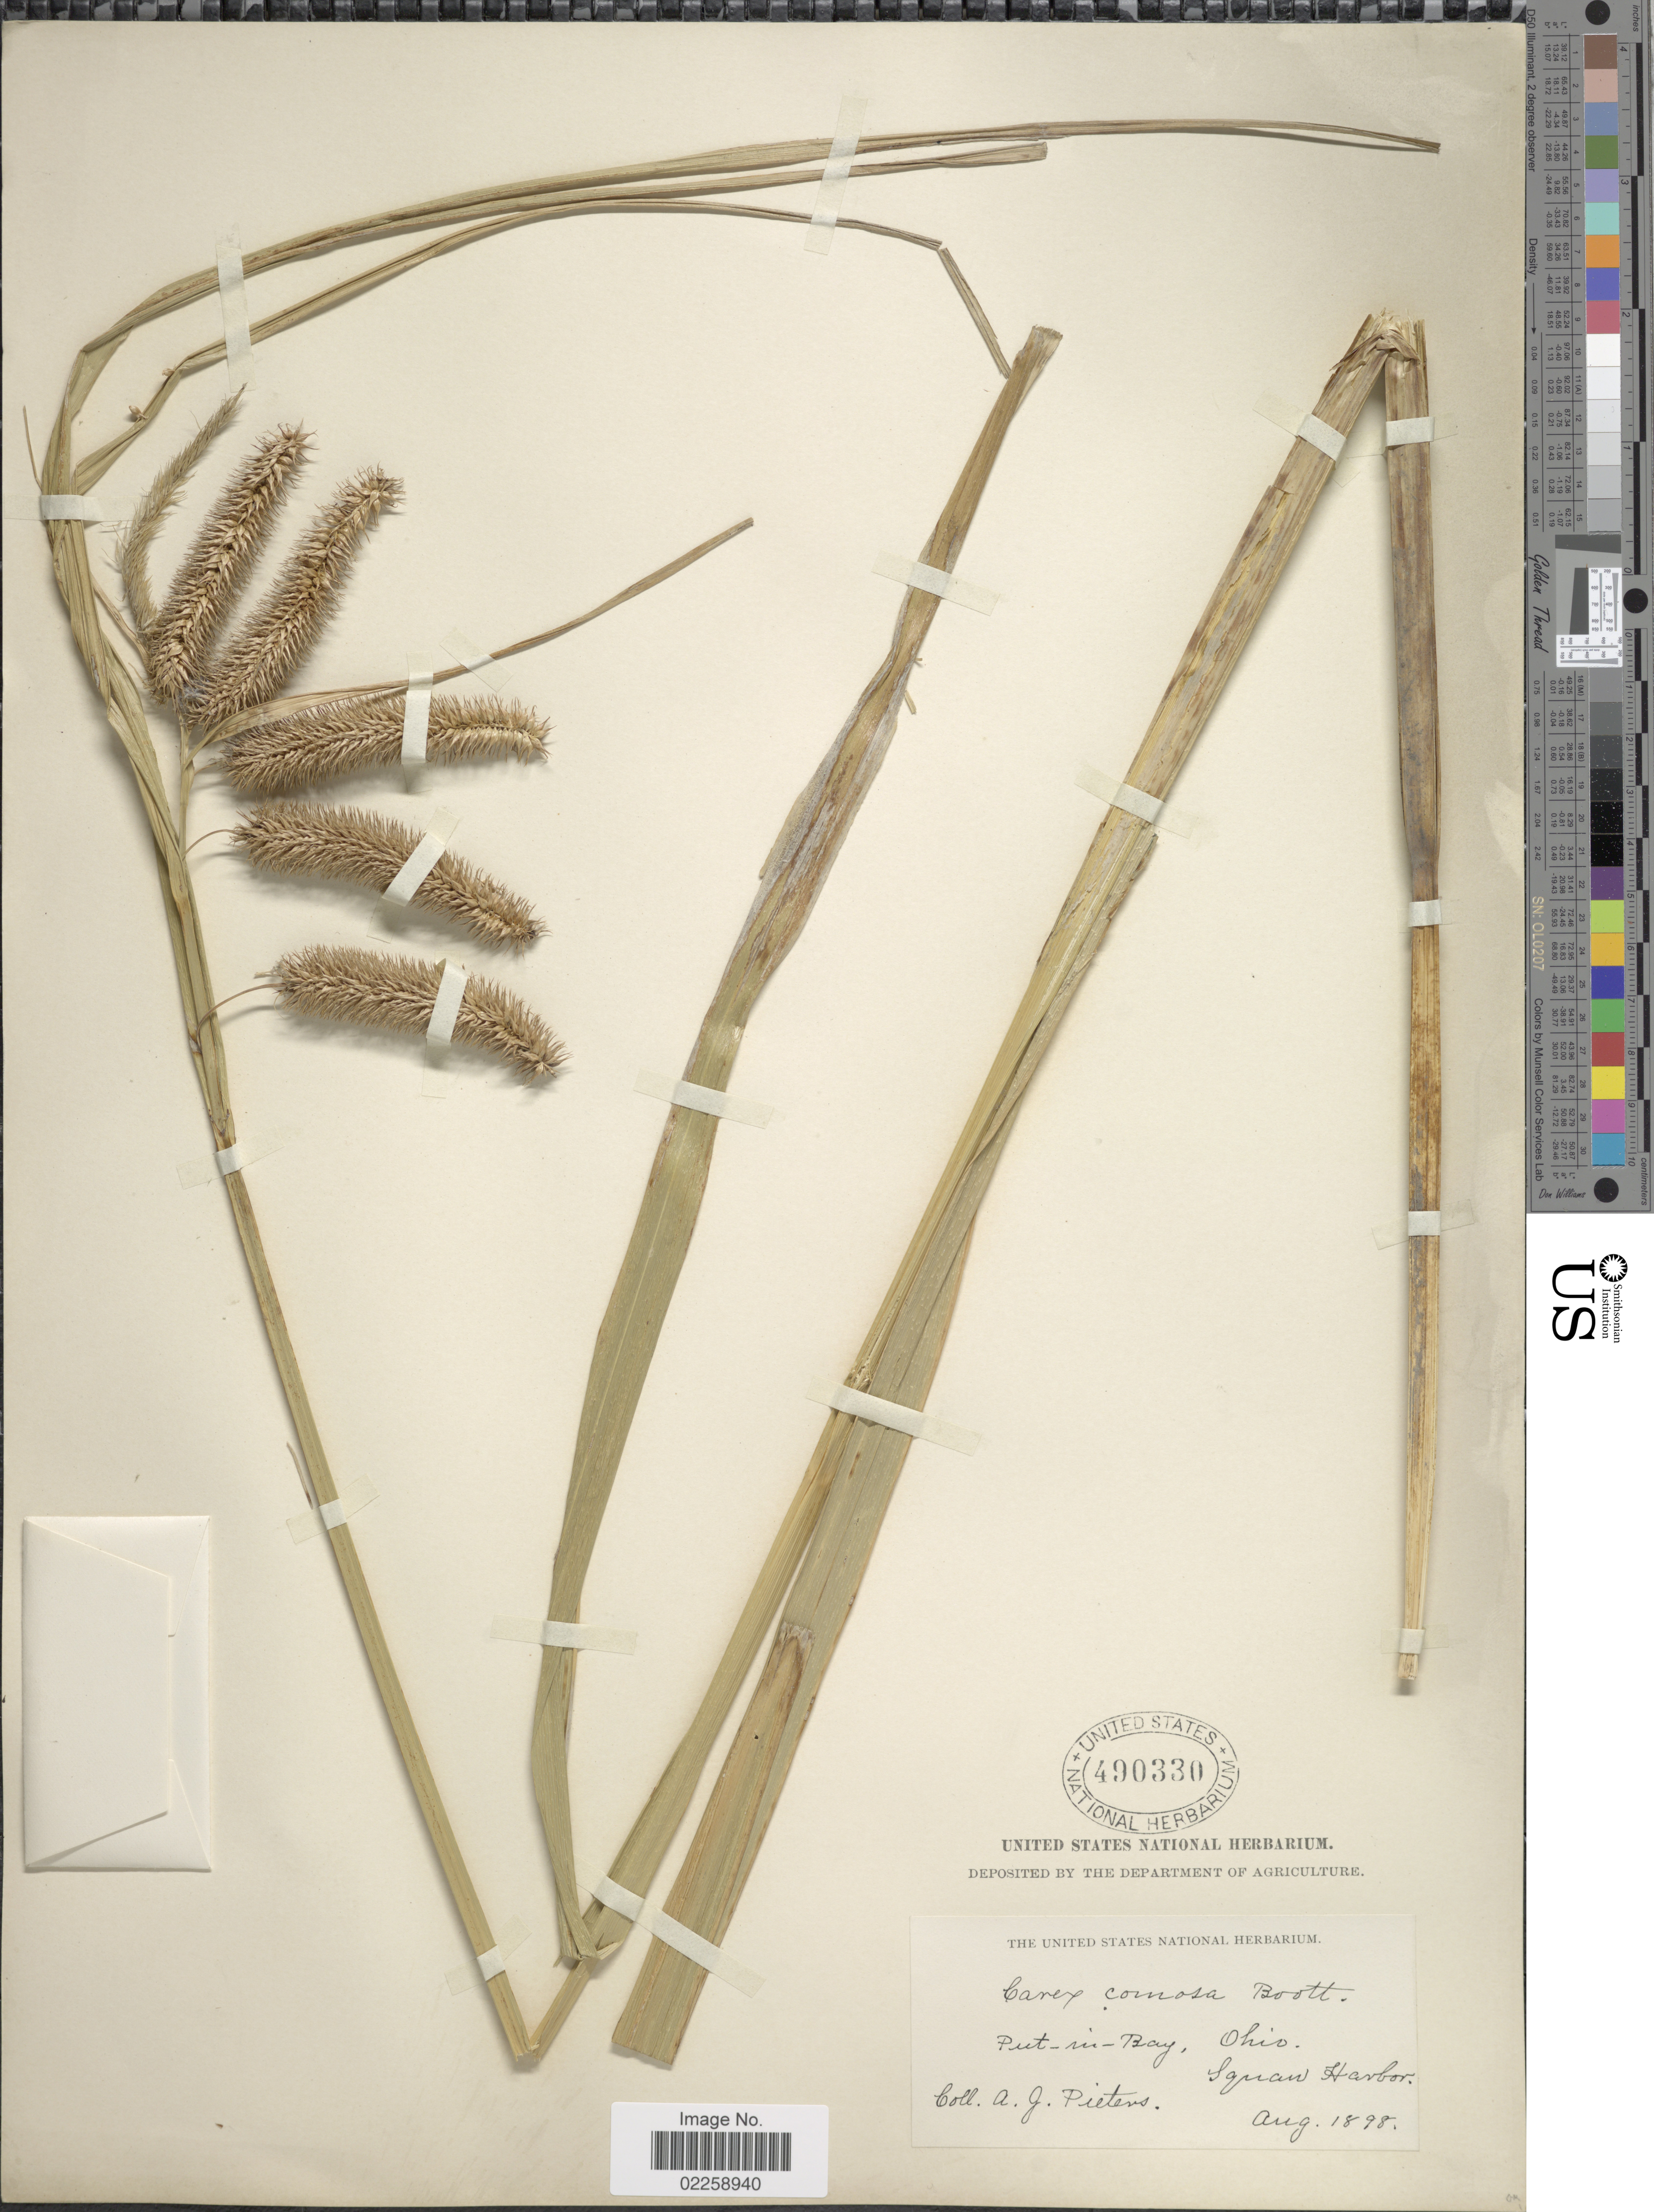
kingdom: Plantae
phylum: Tracheophyta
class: Liliopsida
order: Poales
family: Cyperaceae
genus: Carex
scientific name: Carex comosa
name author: Boott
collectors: A. Peters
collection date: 1898-08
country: United States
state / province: Ohio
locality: Put-in-Bay, Squaw Harbor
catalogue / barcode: US 490330